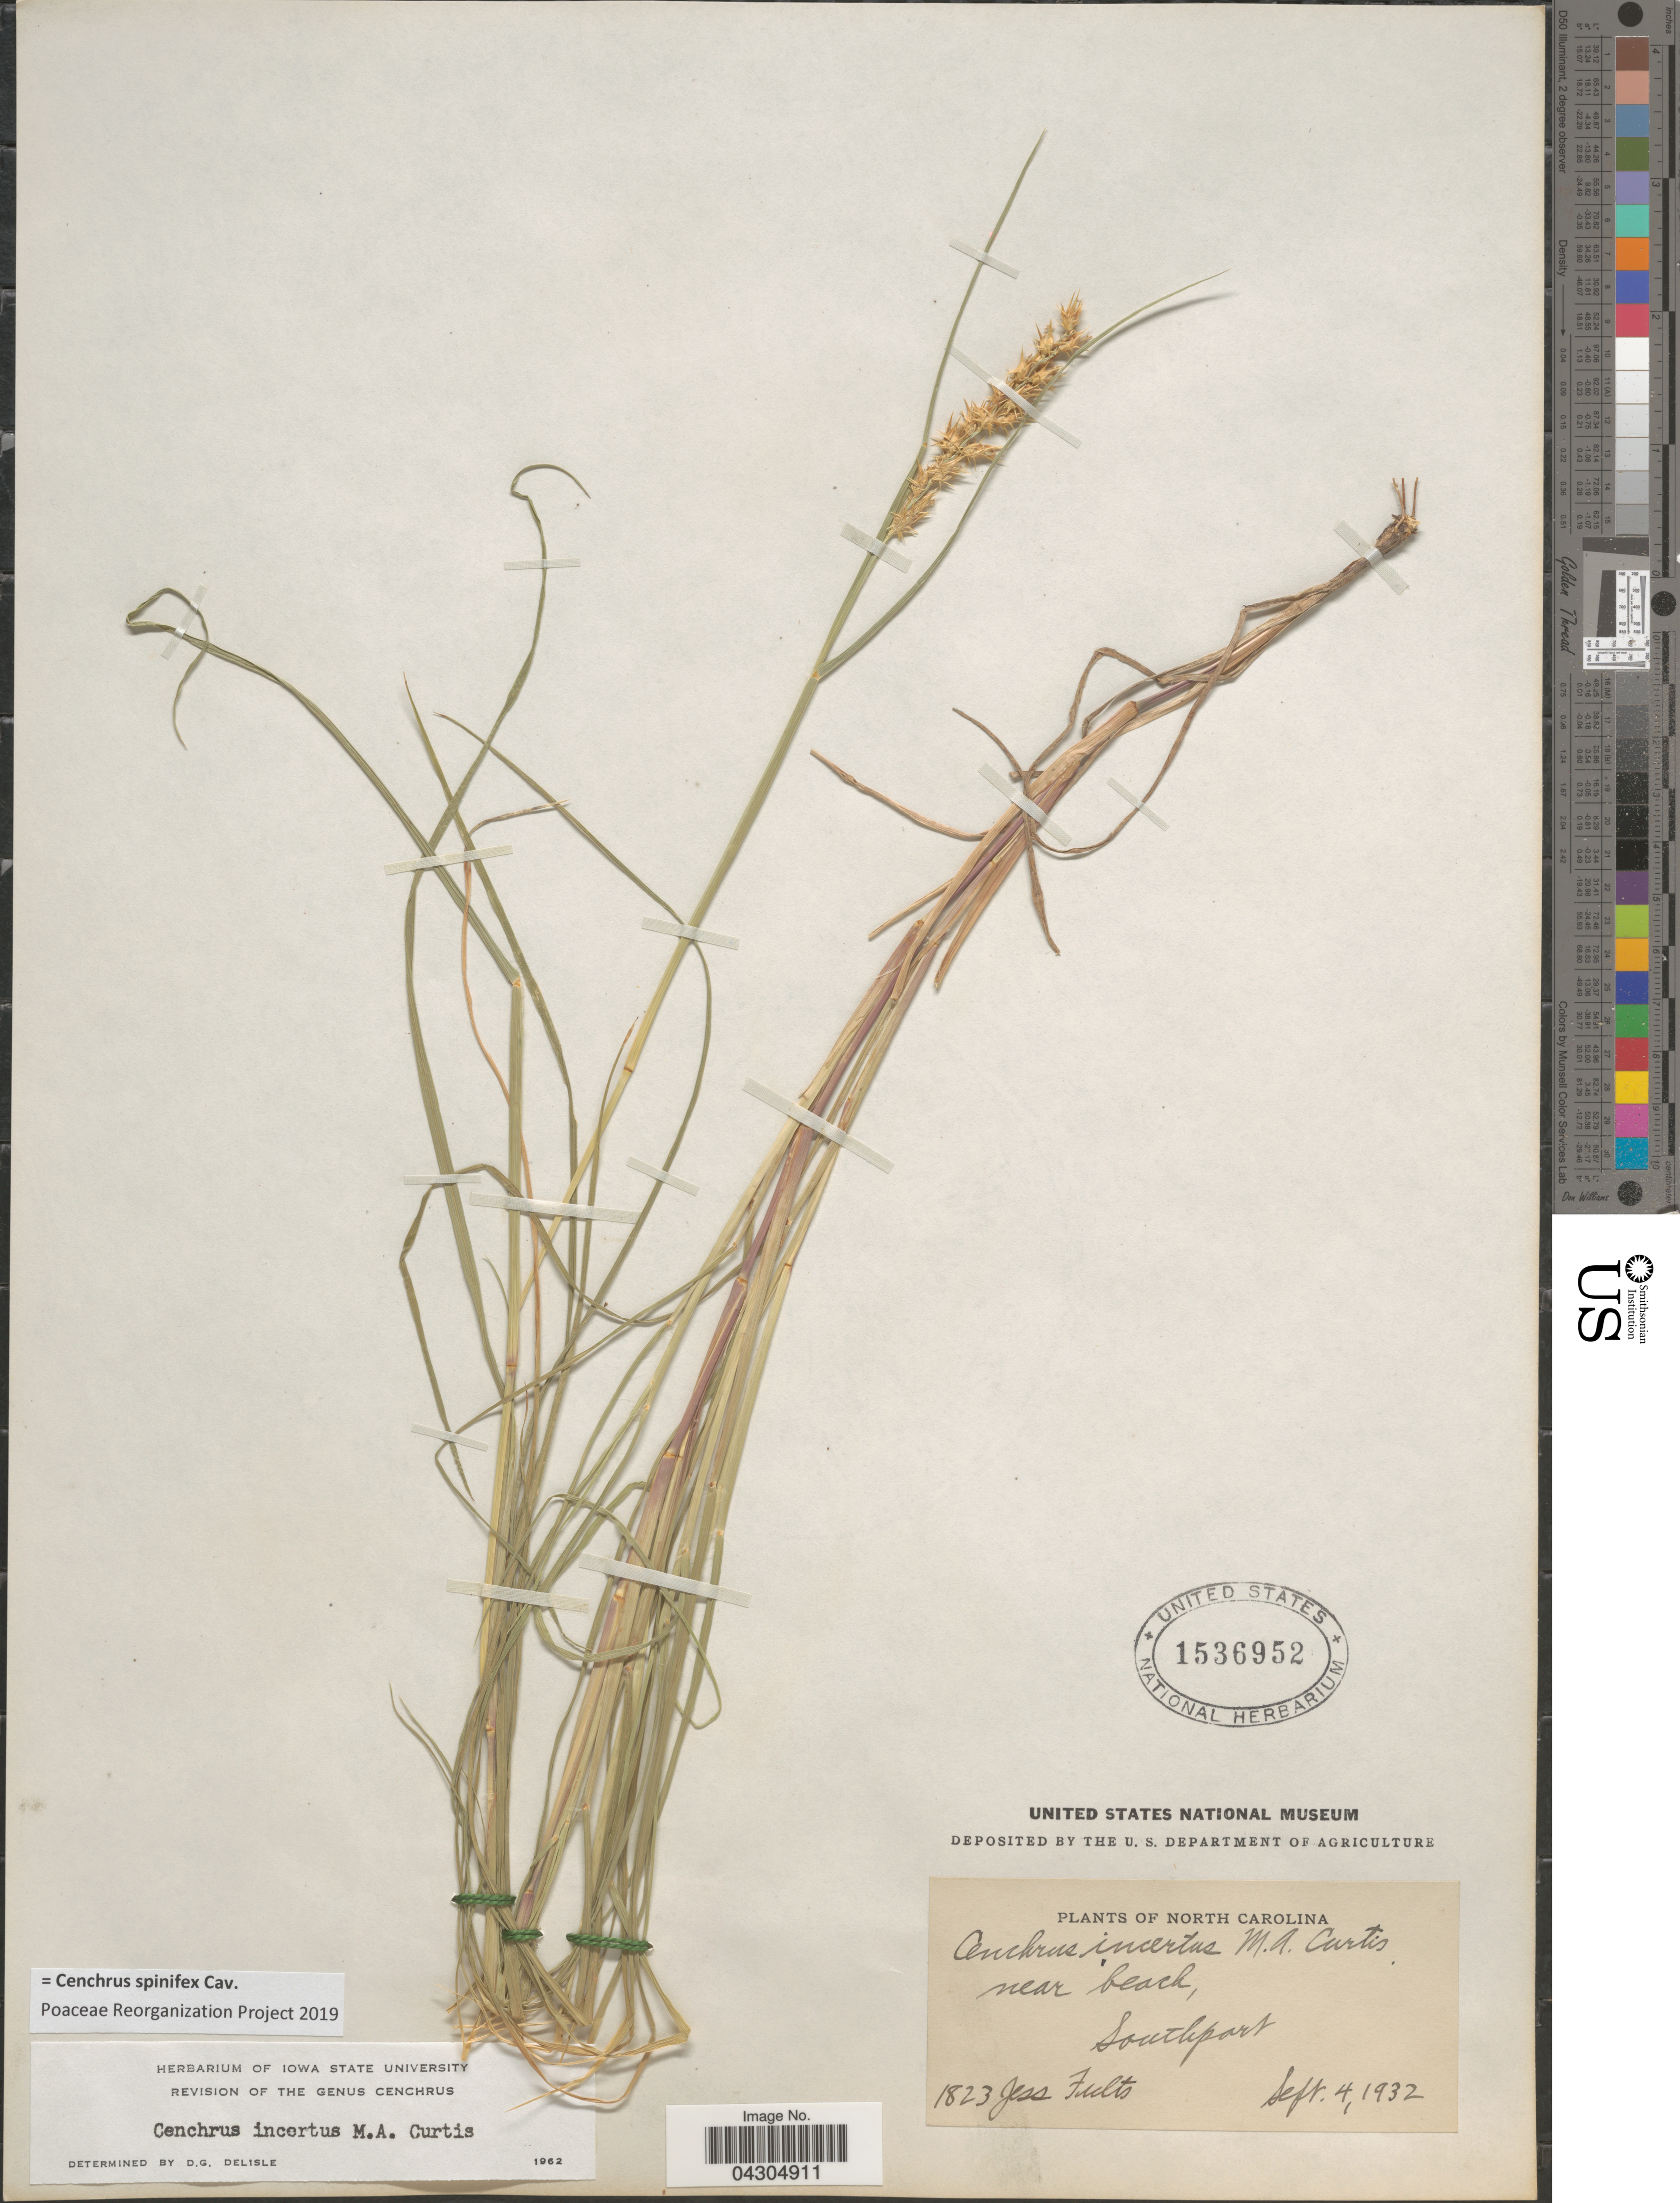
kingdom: Plantae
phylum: Tracheophyta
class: Liliopsida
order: Poales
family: Poaceae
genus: Cenchrus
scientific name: Cenchrus spinifex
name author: Cav.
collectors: J. Fults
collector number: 1823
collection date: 1932-09-04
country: United States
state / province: North Carolina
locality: Near beach, Southport.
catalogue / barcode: US 1536952